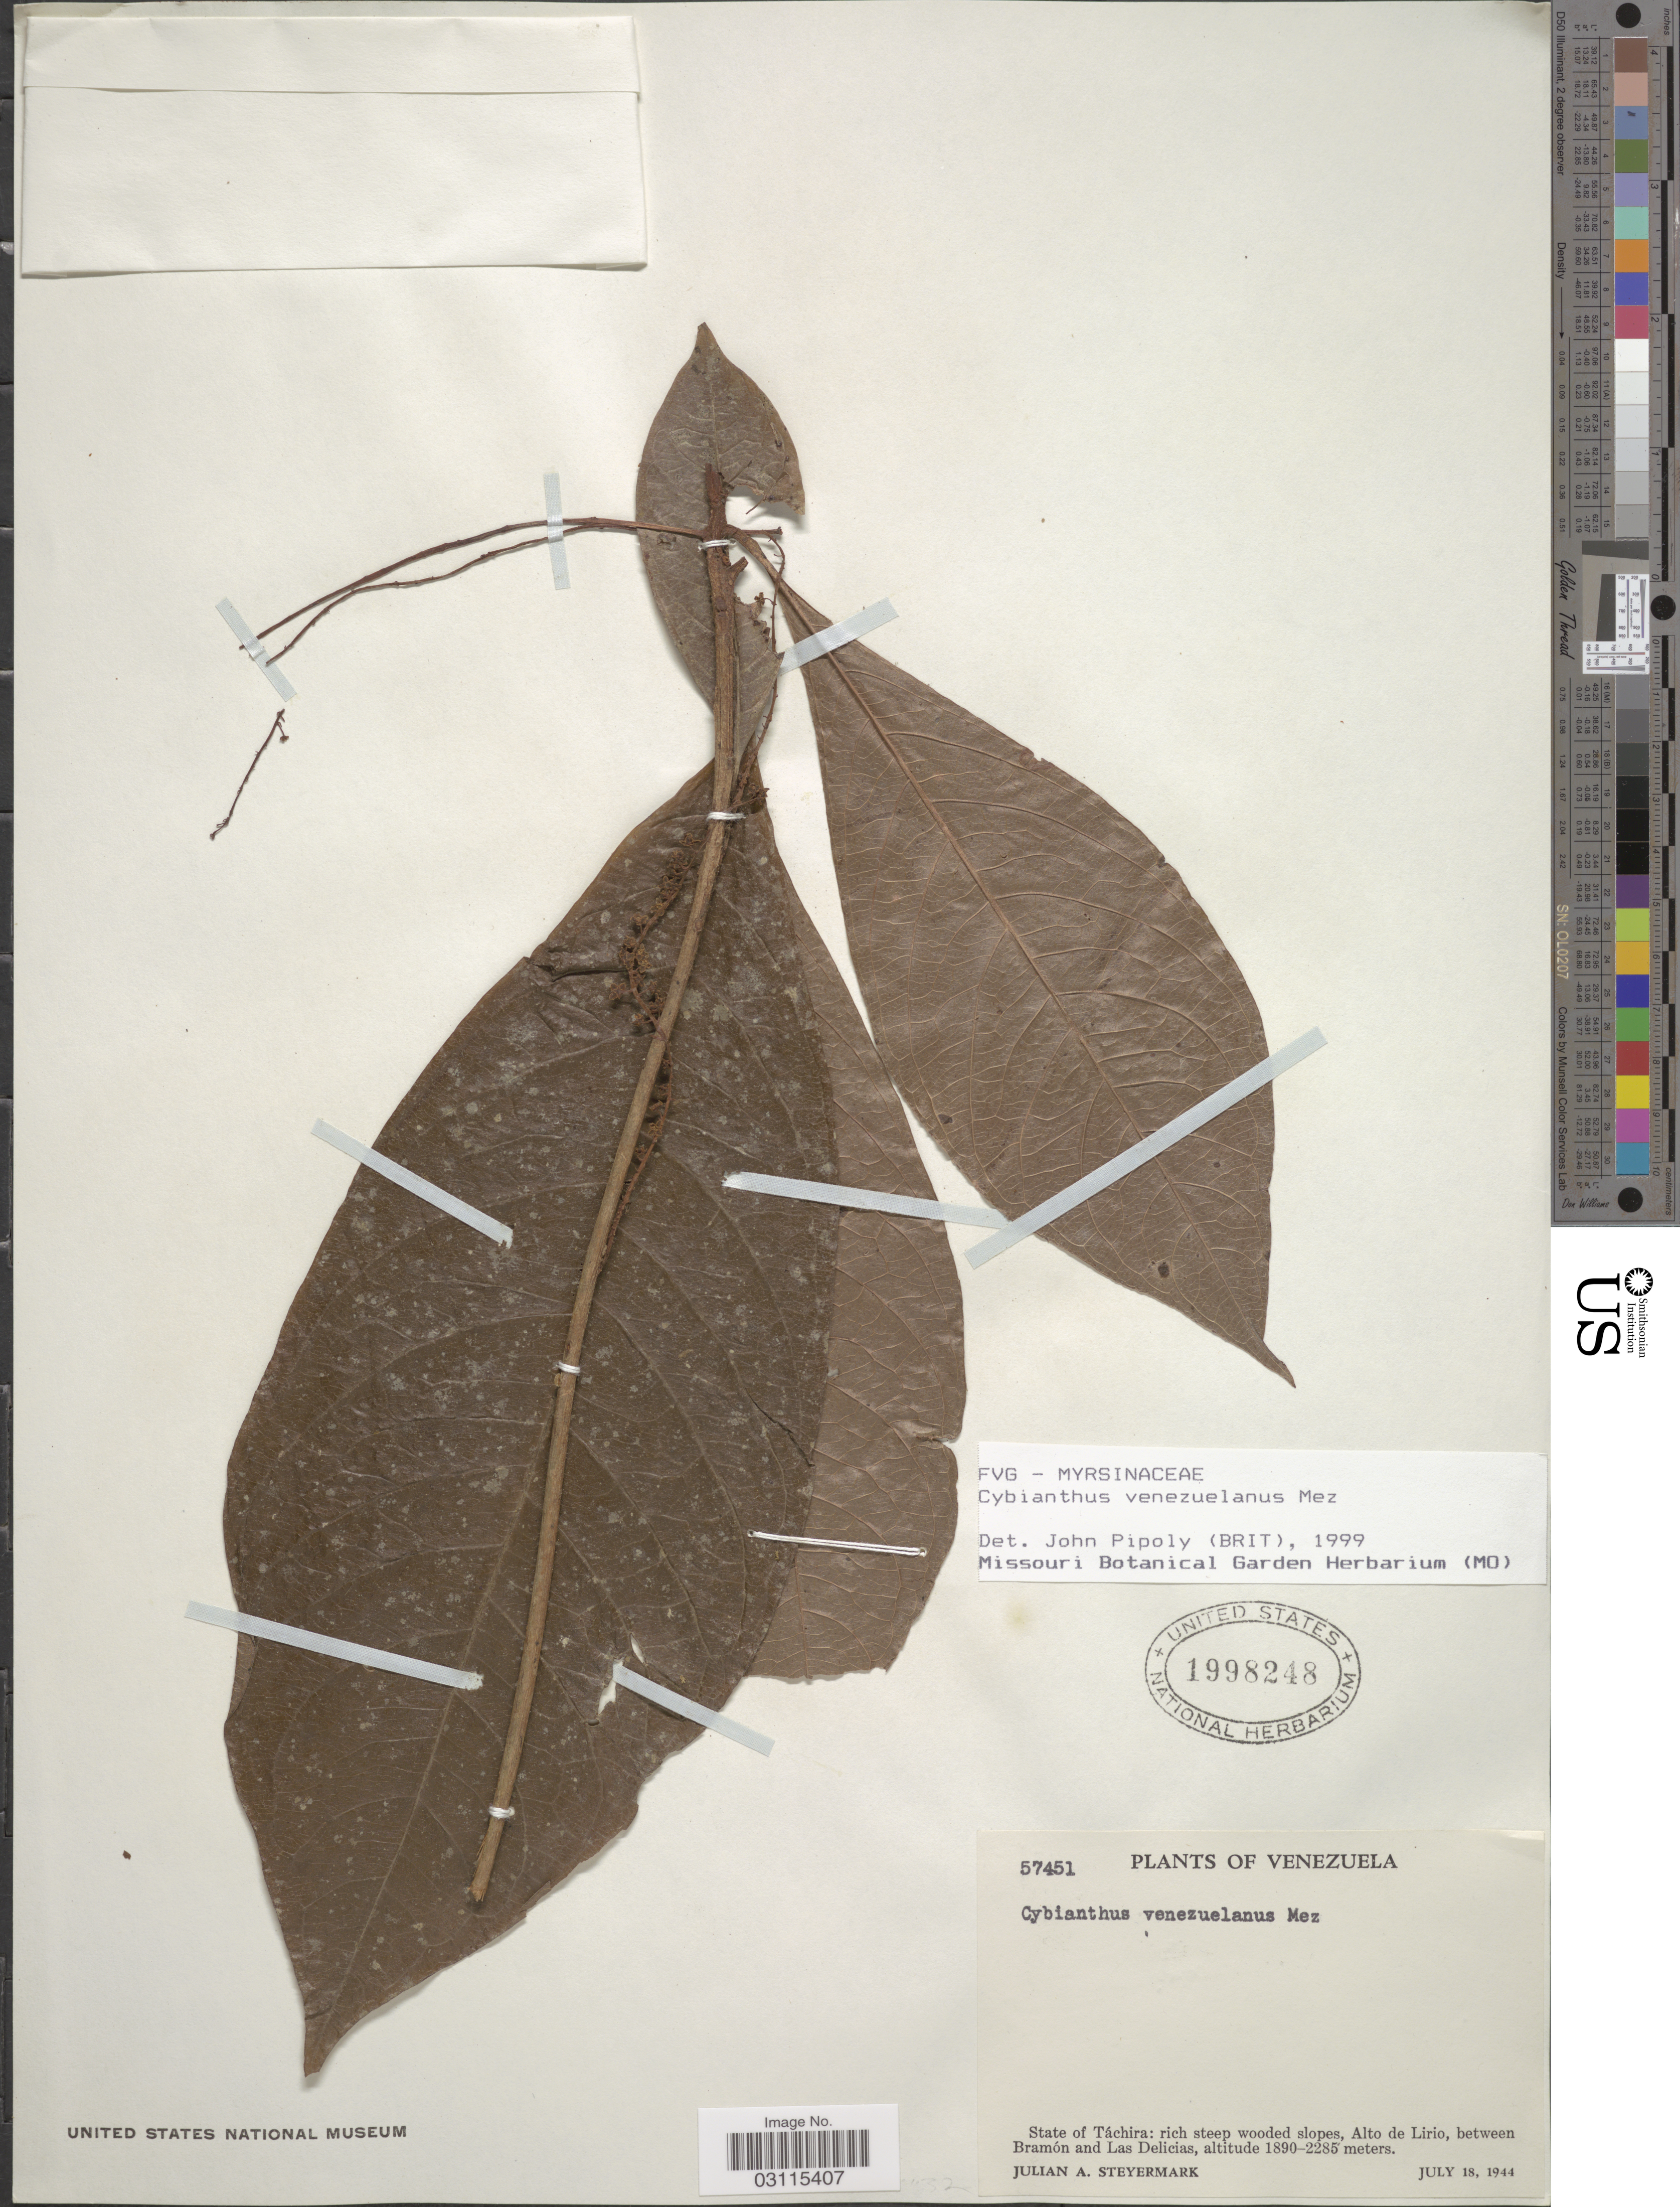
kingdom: Plantae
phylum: Tracheophyta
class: Magnoliopsida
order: Ericales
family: Primulaceae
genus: Cybianthus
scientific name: Cybianthus venezuelanus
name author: Mez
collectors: J. Steyermark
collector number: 57451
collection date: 1944-07-18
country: Venezuela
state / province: Tachira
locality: State of Táchira: rich steep wooded slopes, Alto de Lirio, between Bramón and Las Delicias.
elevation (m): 1890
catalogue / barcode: US 1998248